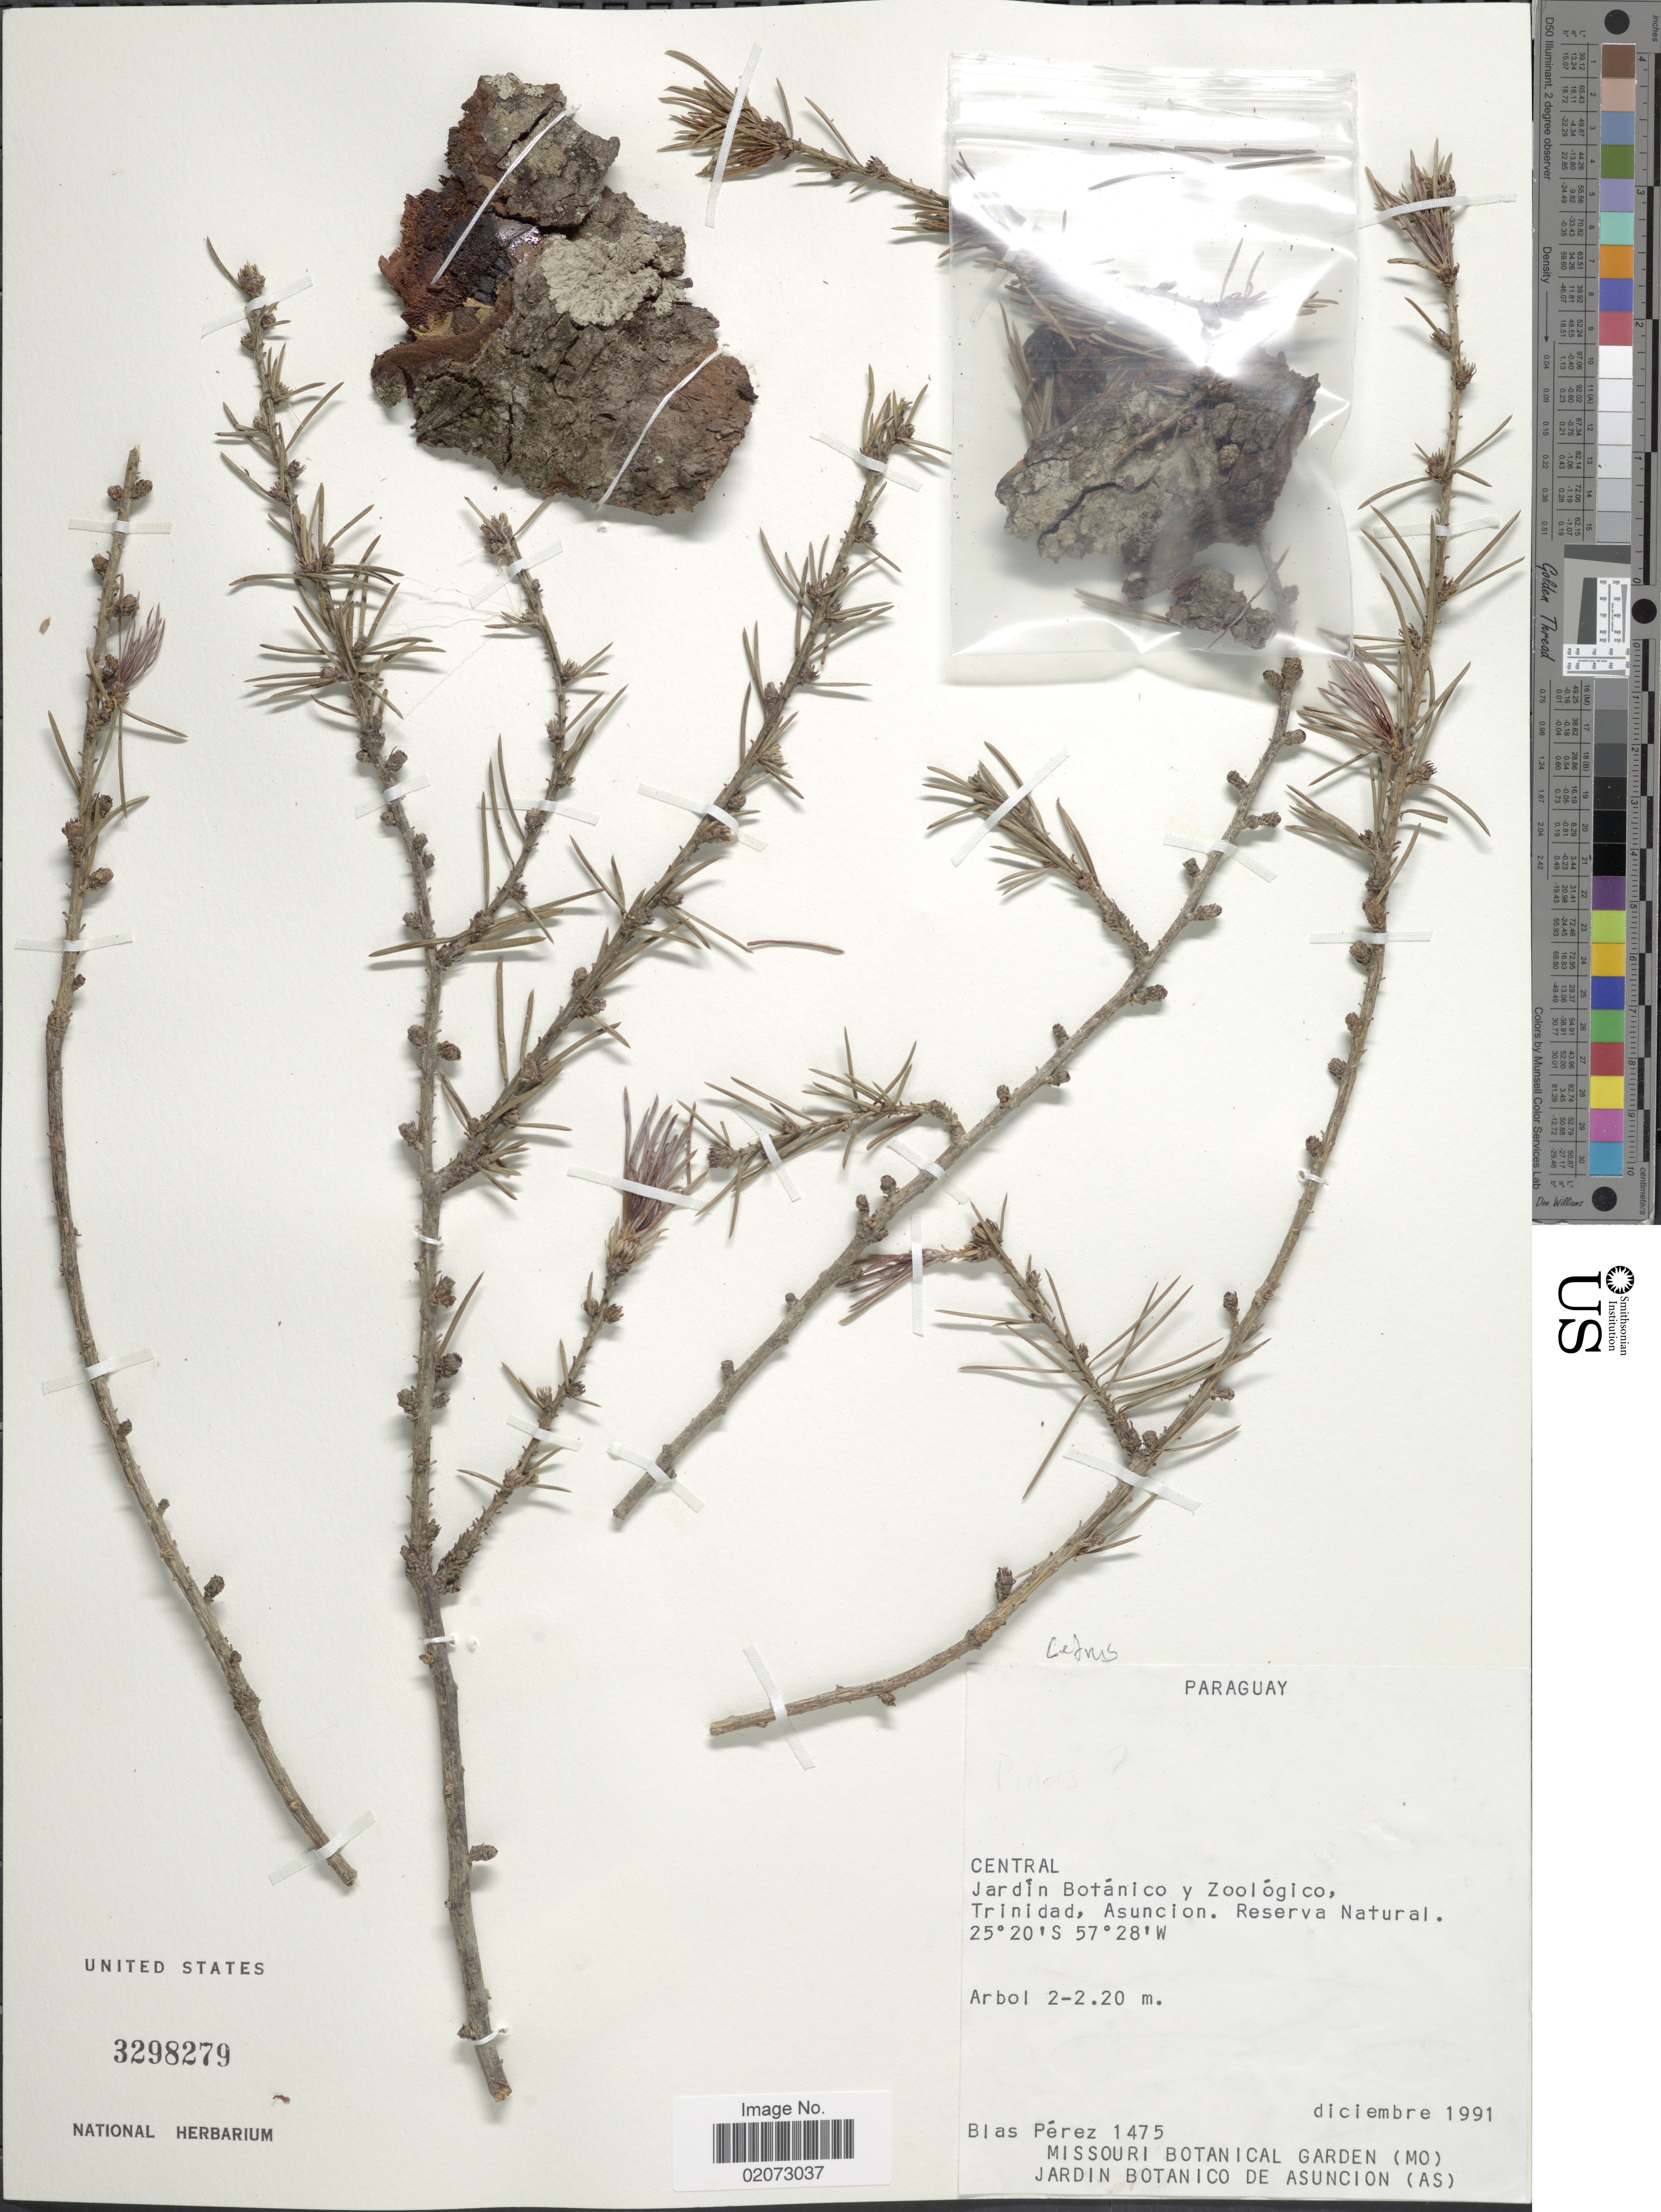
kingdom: Plantae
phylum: Tracheophyta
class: Pinopsida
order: Pinales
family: Pinaceae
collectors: B. Pérez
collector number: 1475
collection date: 1991-12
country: Paraguay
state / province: Central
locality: Paraguay, Central. Jardin Botanico y Zoologico, Trinidad, Asuncion.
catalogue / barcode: US 3298279